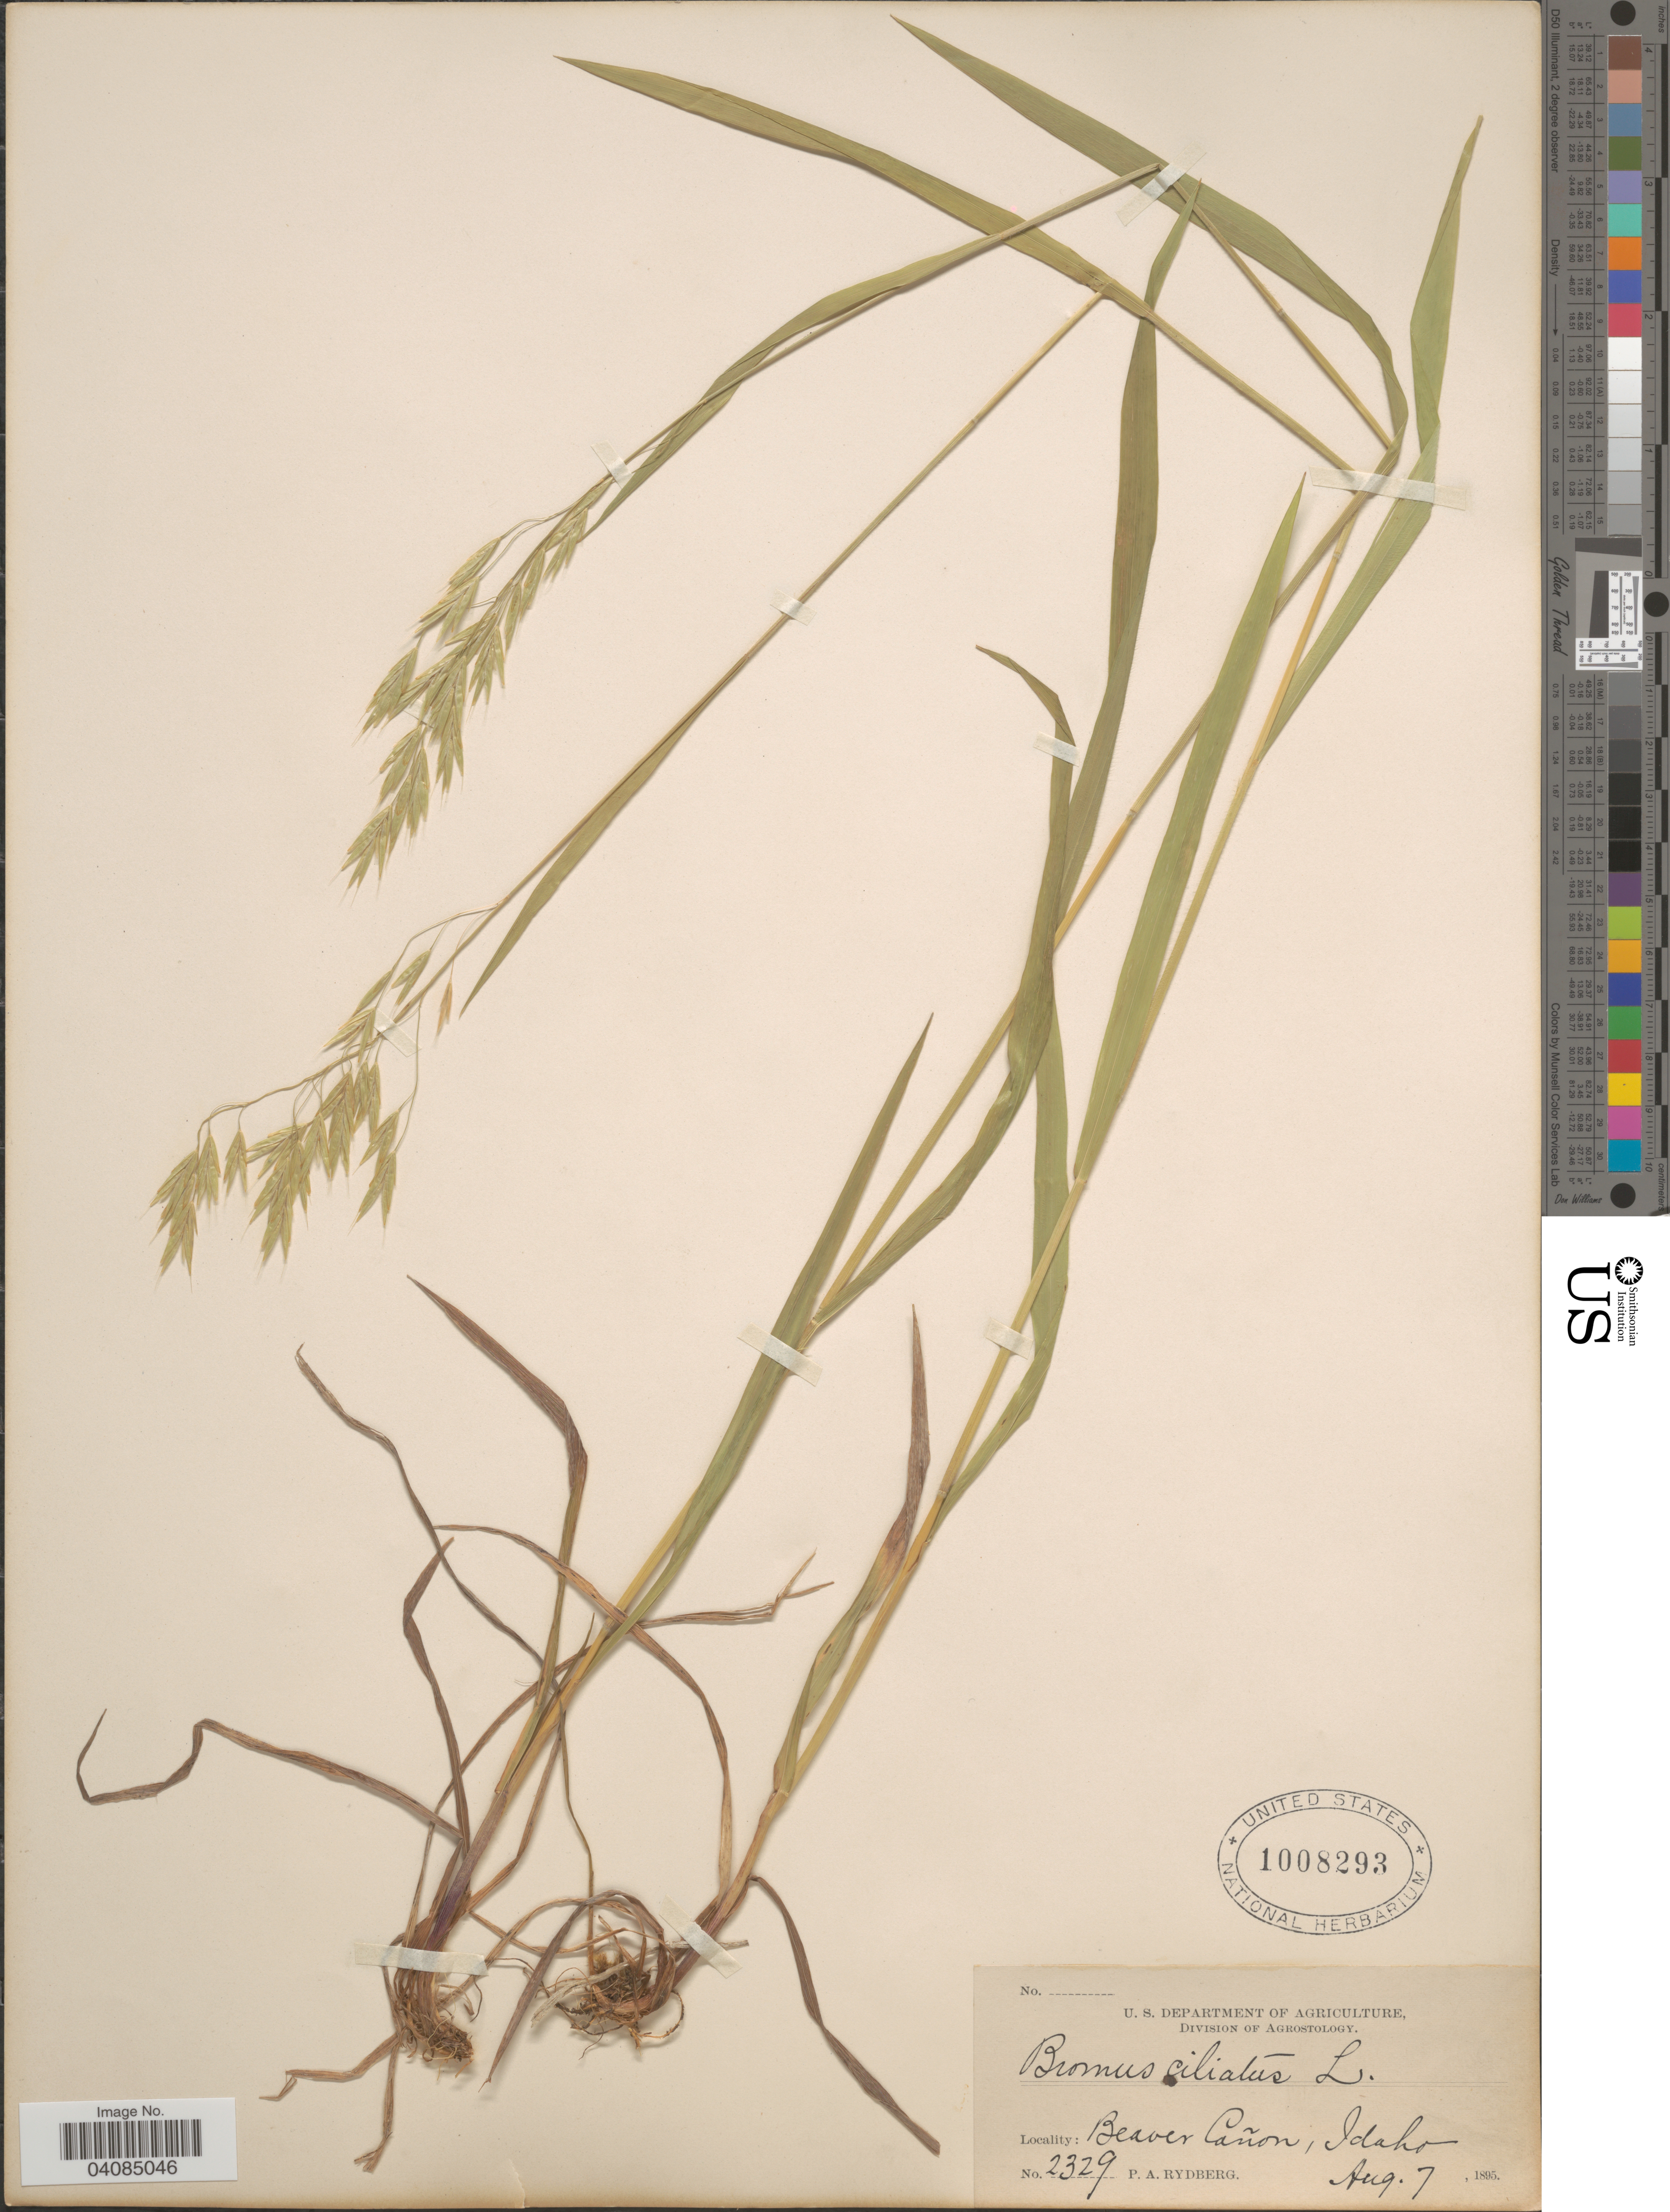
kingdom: Plantae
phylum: Tracheophyta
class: Liliopsida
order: Poales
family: Poaceae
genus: Bromus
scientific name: Bromus racemosus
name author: L.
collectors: P. A. Rydberg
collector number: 2329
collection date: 1895-08-07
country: United States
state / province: Idaho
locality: Beaver Cañon.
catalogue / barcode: US 1008293